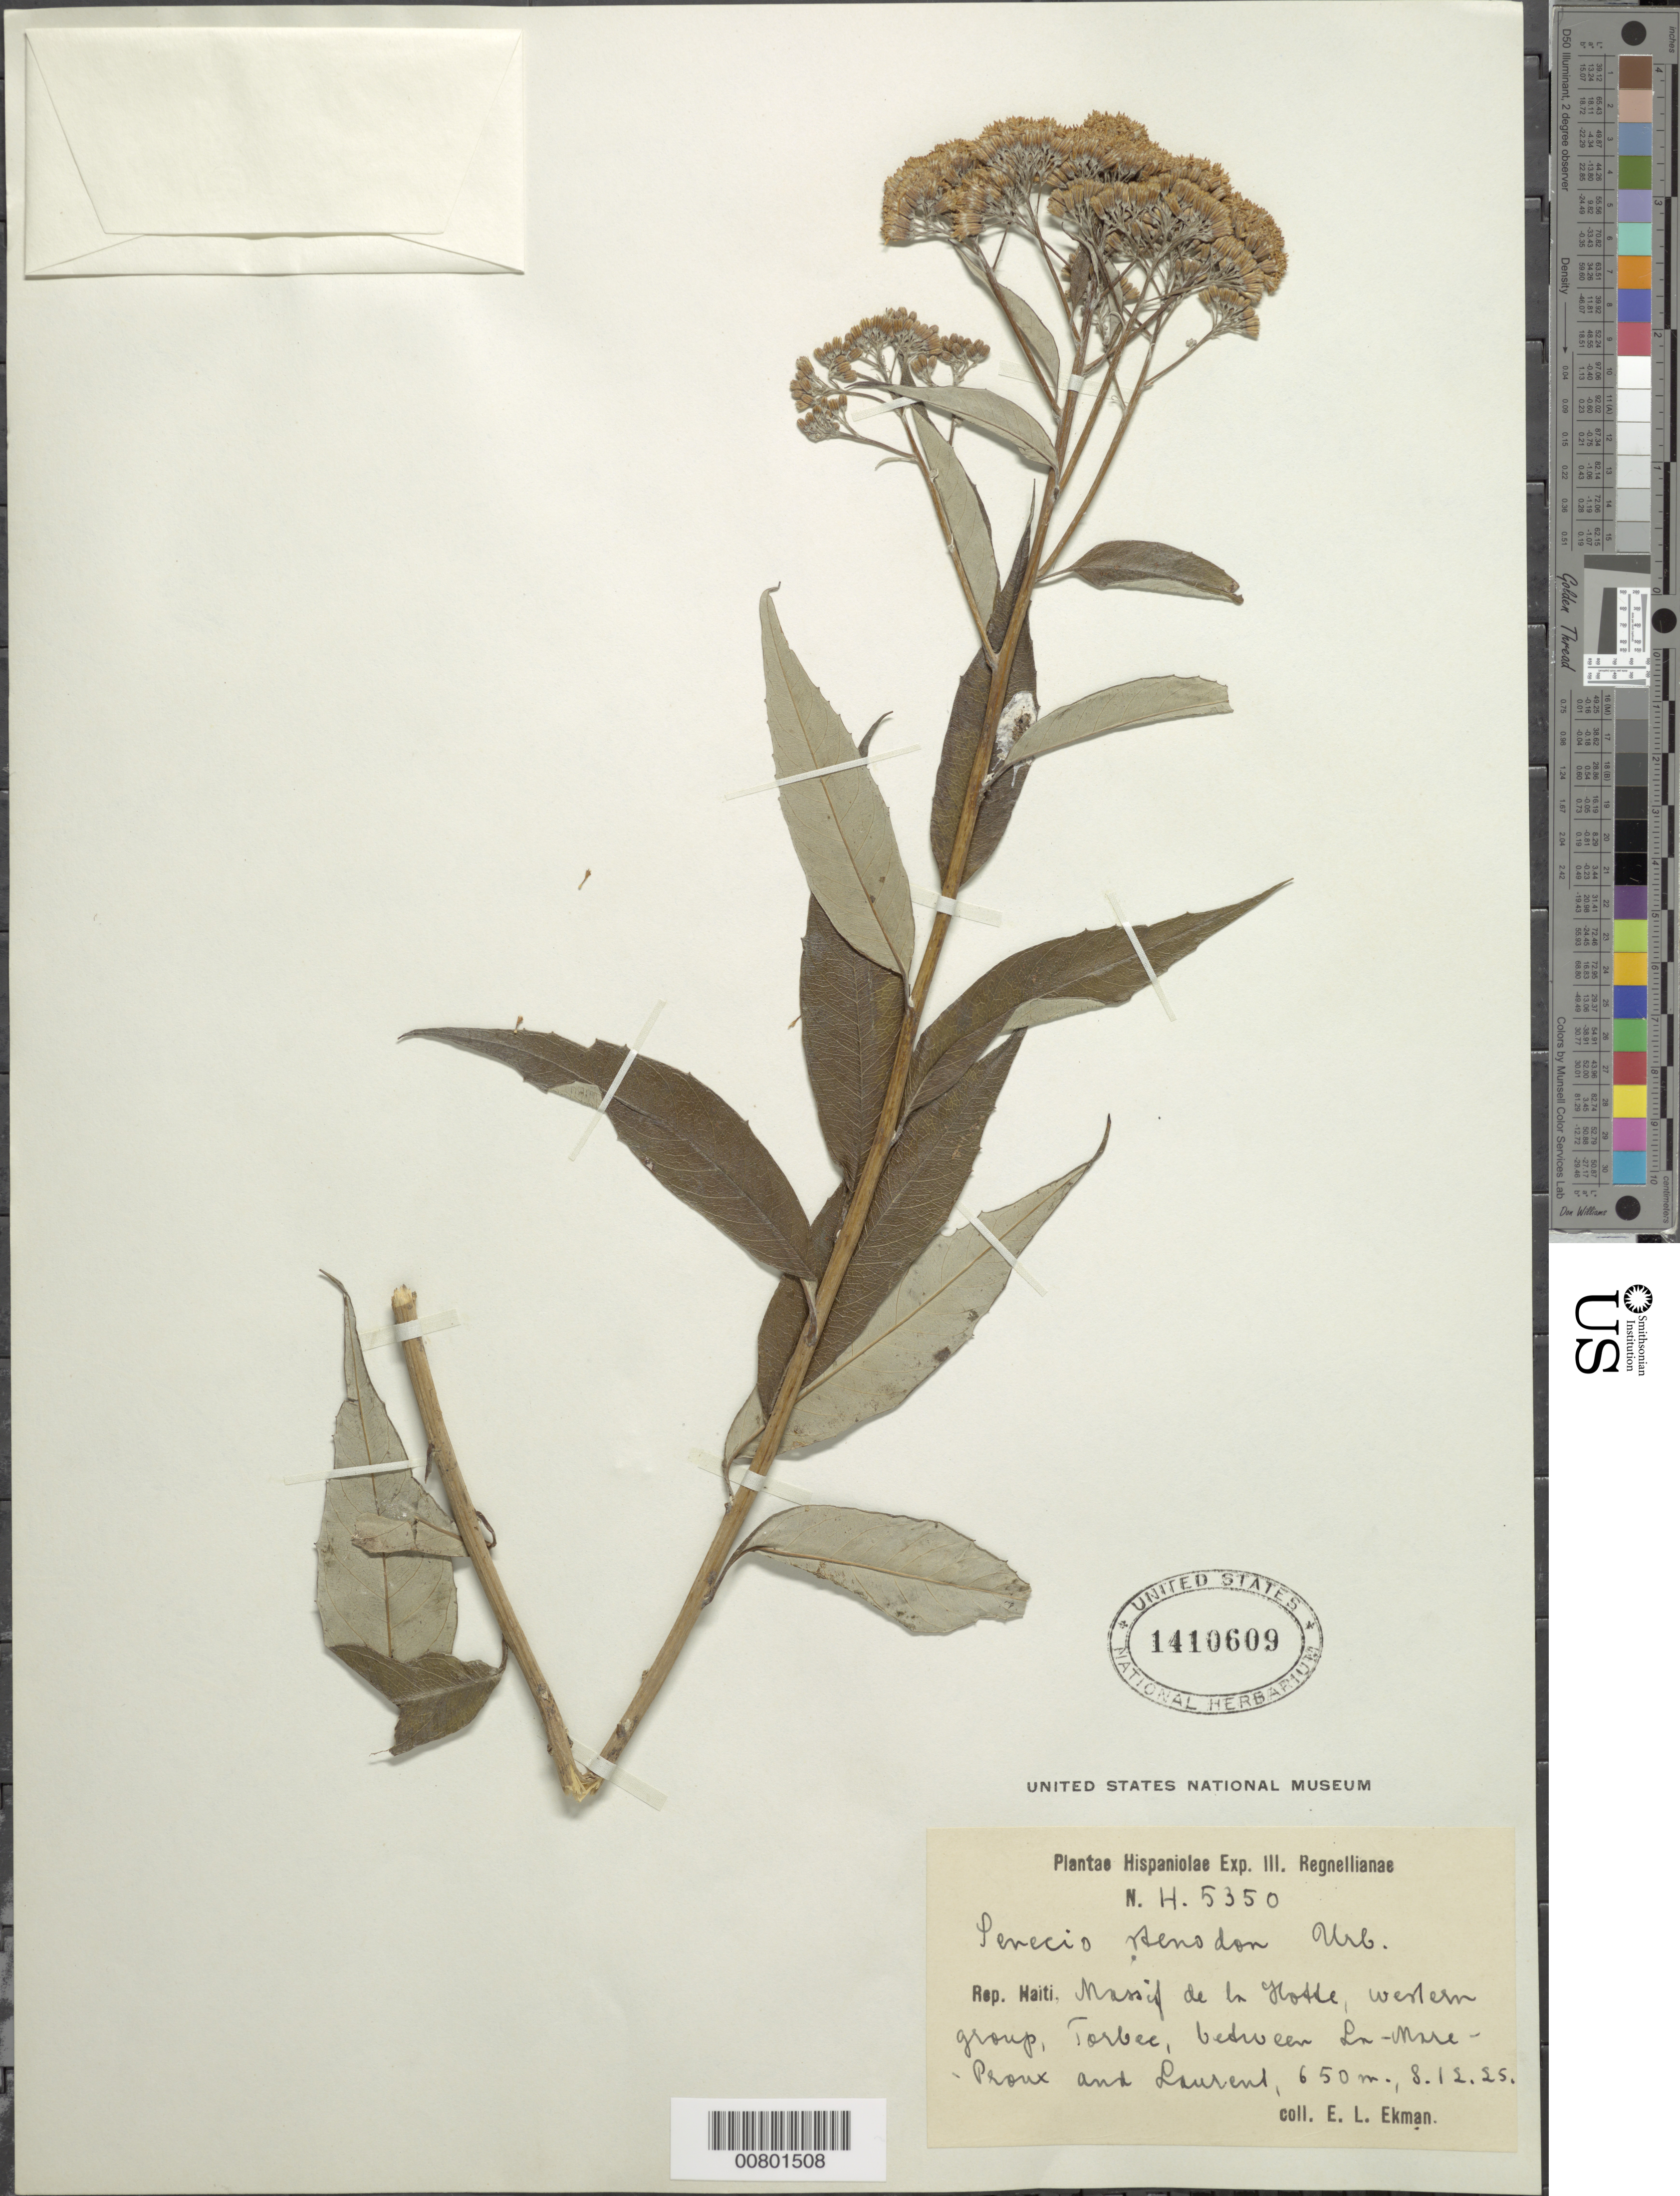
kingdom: Plantae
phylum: Tracheophyta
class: Magnoliopsida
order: Asterales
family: Asteraceae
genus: Senecio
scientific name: Senecio stenodon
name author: Urb.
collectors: E. L. Ekman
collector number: H 5350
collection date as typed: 08 Dec 1925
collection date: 1925-12-08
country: Haiti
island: Hispaniola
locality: Massif de la Hotte, western group, Torbec, between La-Mare-Proux and Laurent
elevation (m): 650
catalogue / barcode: US 1410609